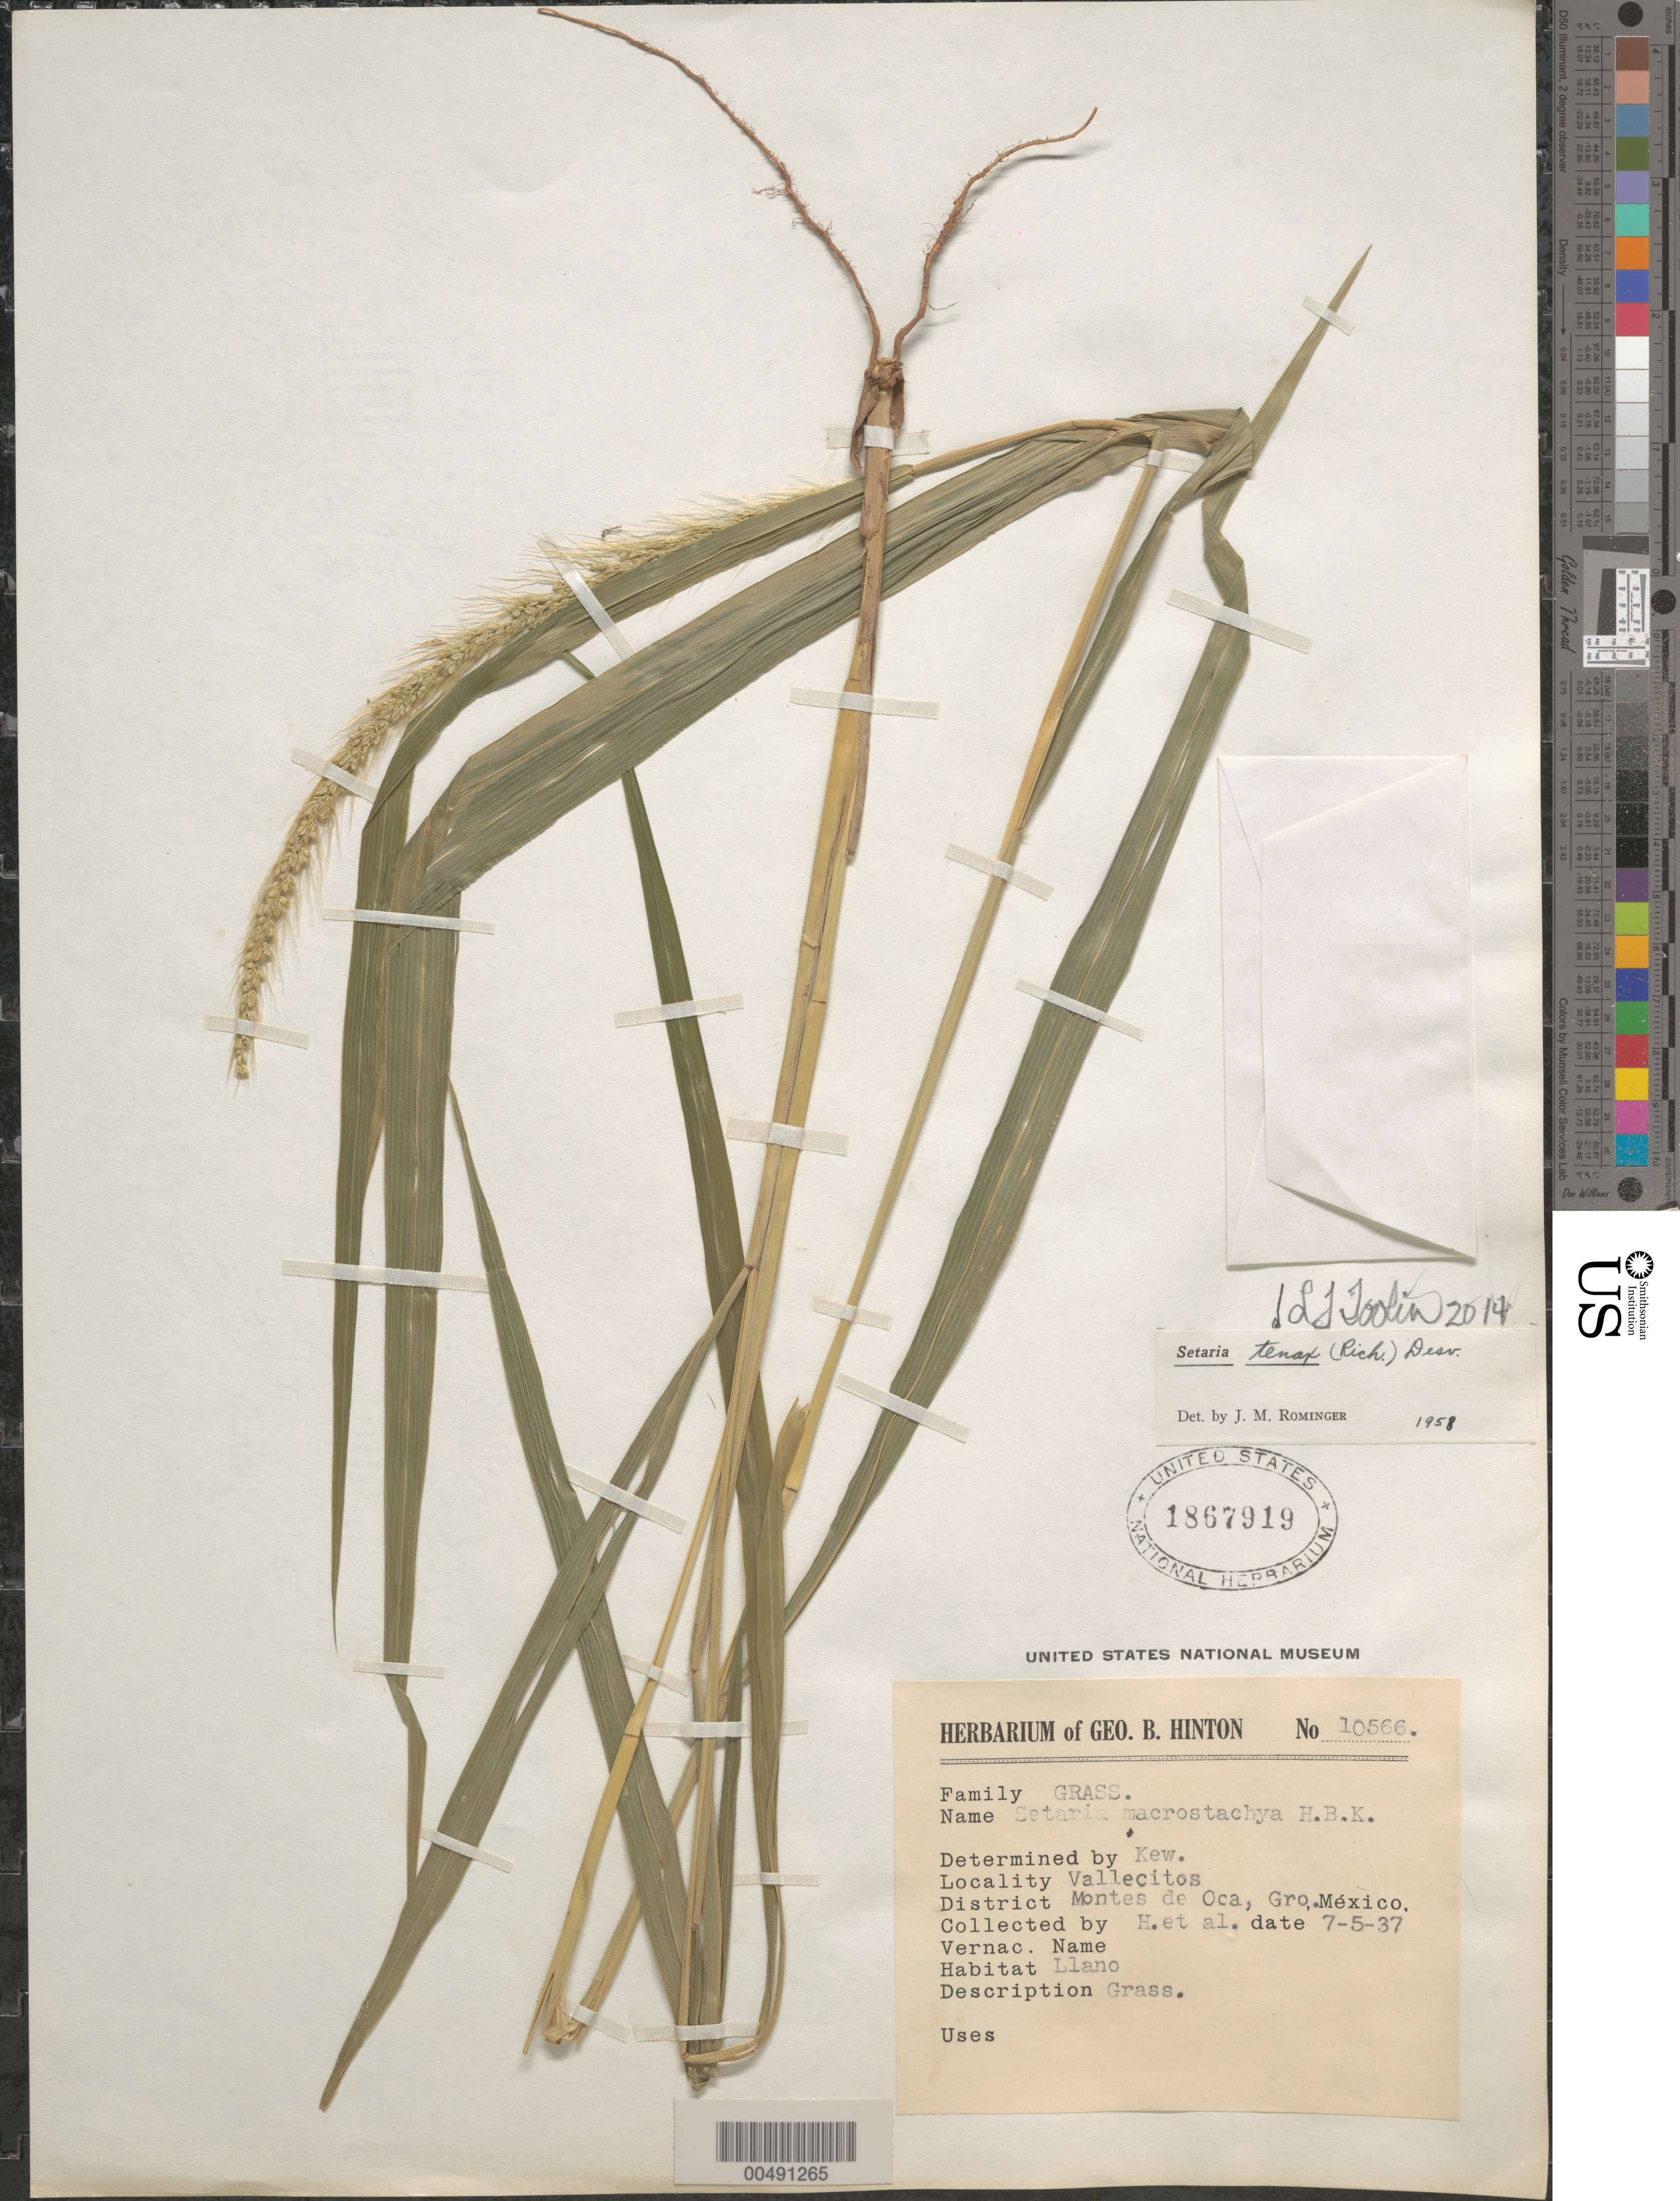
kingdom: Plantae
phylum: Tracheophyta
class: Liliopsida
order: Poales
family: Poaceae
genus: Setaria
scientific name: Setaria tenax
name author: (Rich.) Desv.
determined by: Rominger, J. M.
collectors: G. B. Hinton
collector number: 10566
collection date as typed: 7 May 1937 or 5 Jul 1937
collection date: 1937-05-07 or 1937-07-05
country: Mexico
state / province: Guerrero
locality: Vallecitos, Montes de Oca Dist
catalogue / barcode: US 1867919